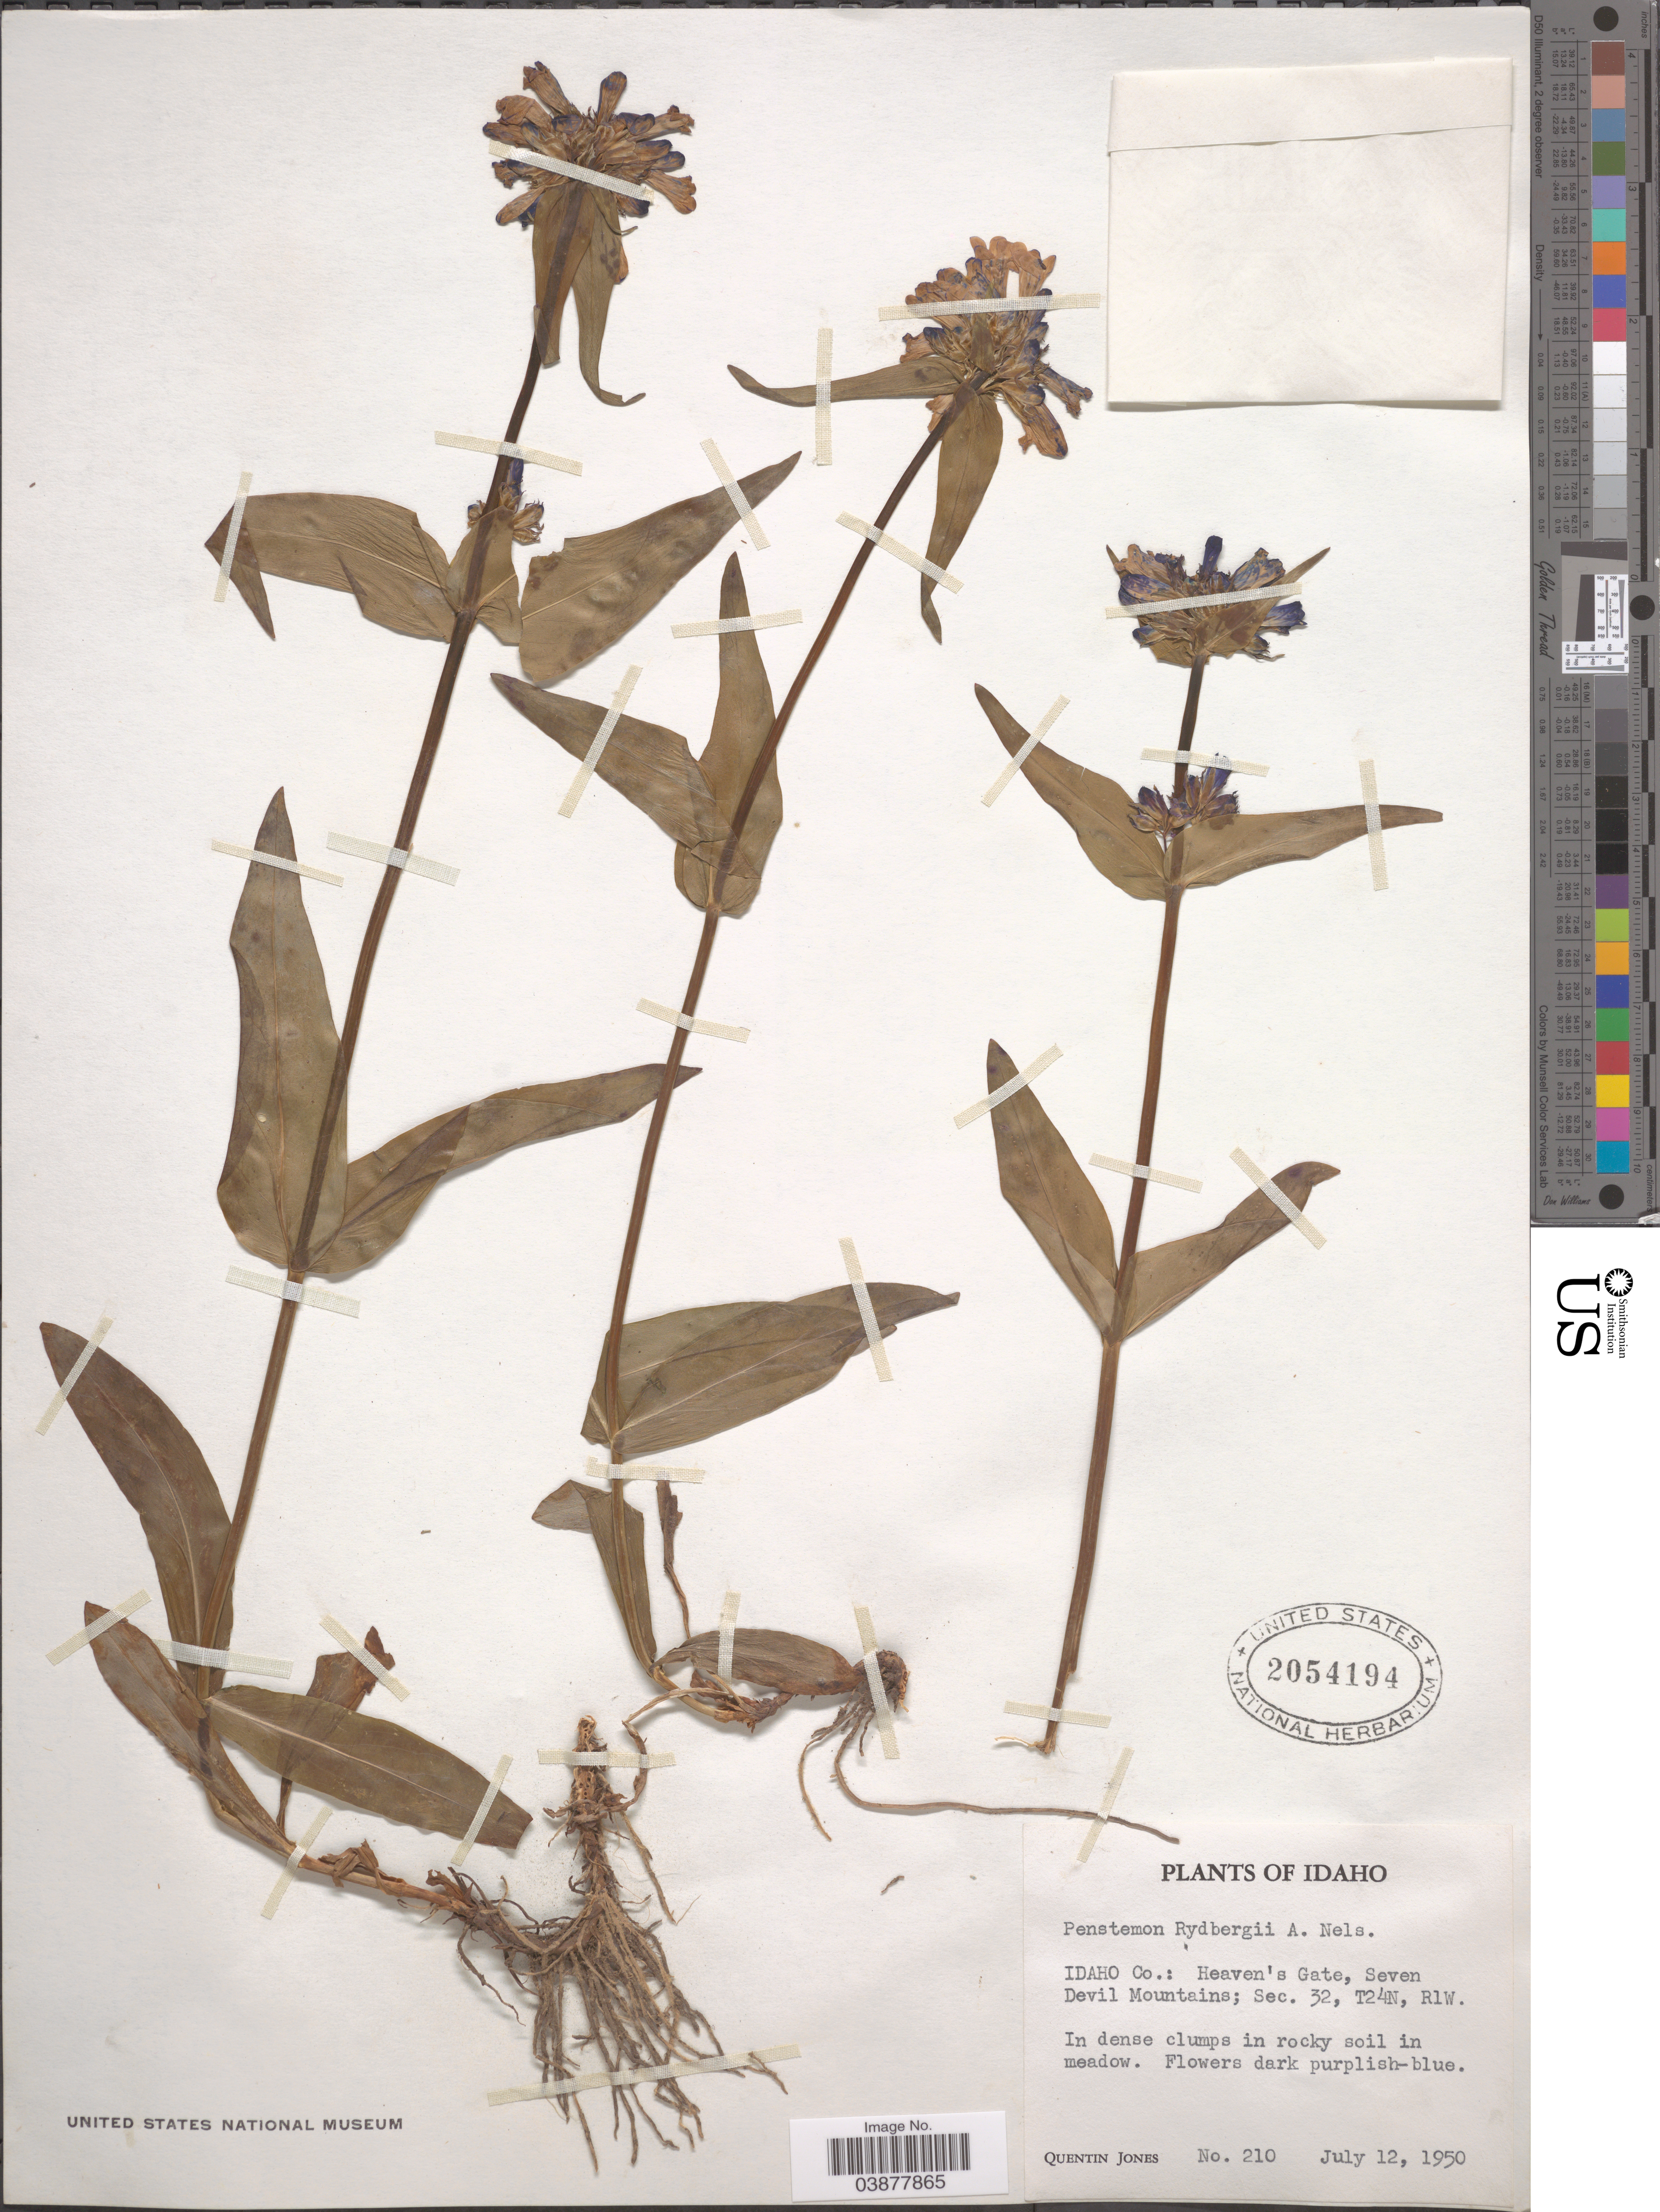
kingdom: Plantae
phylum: Tracheophyta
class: Magnoliopsida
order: Lamiales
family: Plantaginaceae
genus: Penstemon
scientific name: Penstemon rydbergii var. oreocharis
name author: (Greene) N.H. Holmgren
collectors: Q. Jones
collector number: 210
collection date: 1950-07-12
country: United States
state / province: Idaho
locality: Idaho Co.: Heaven's Gate, Seven Devil Mountains; Sec. 32, T24N, R1W.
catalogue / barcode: US 2054194